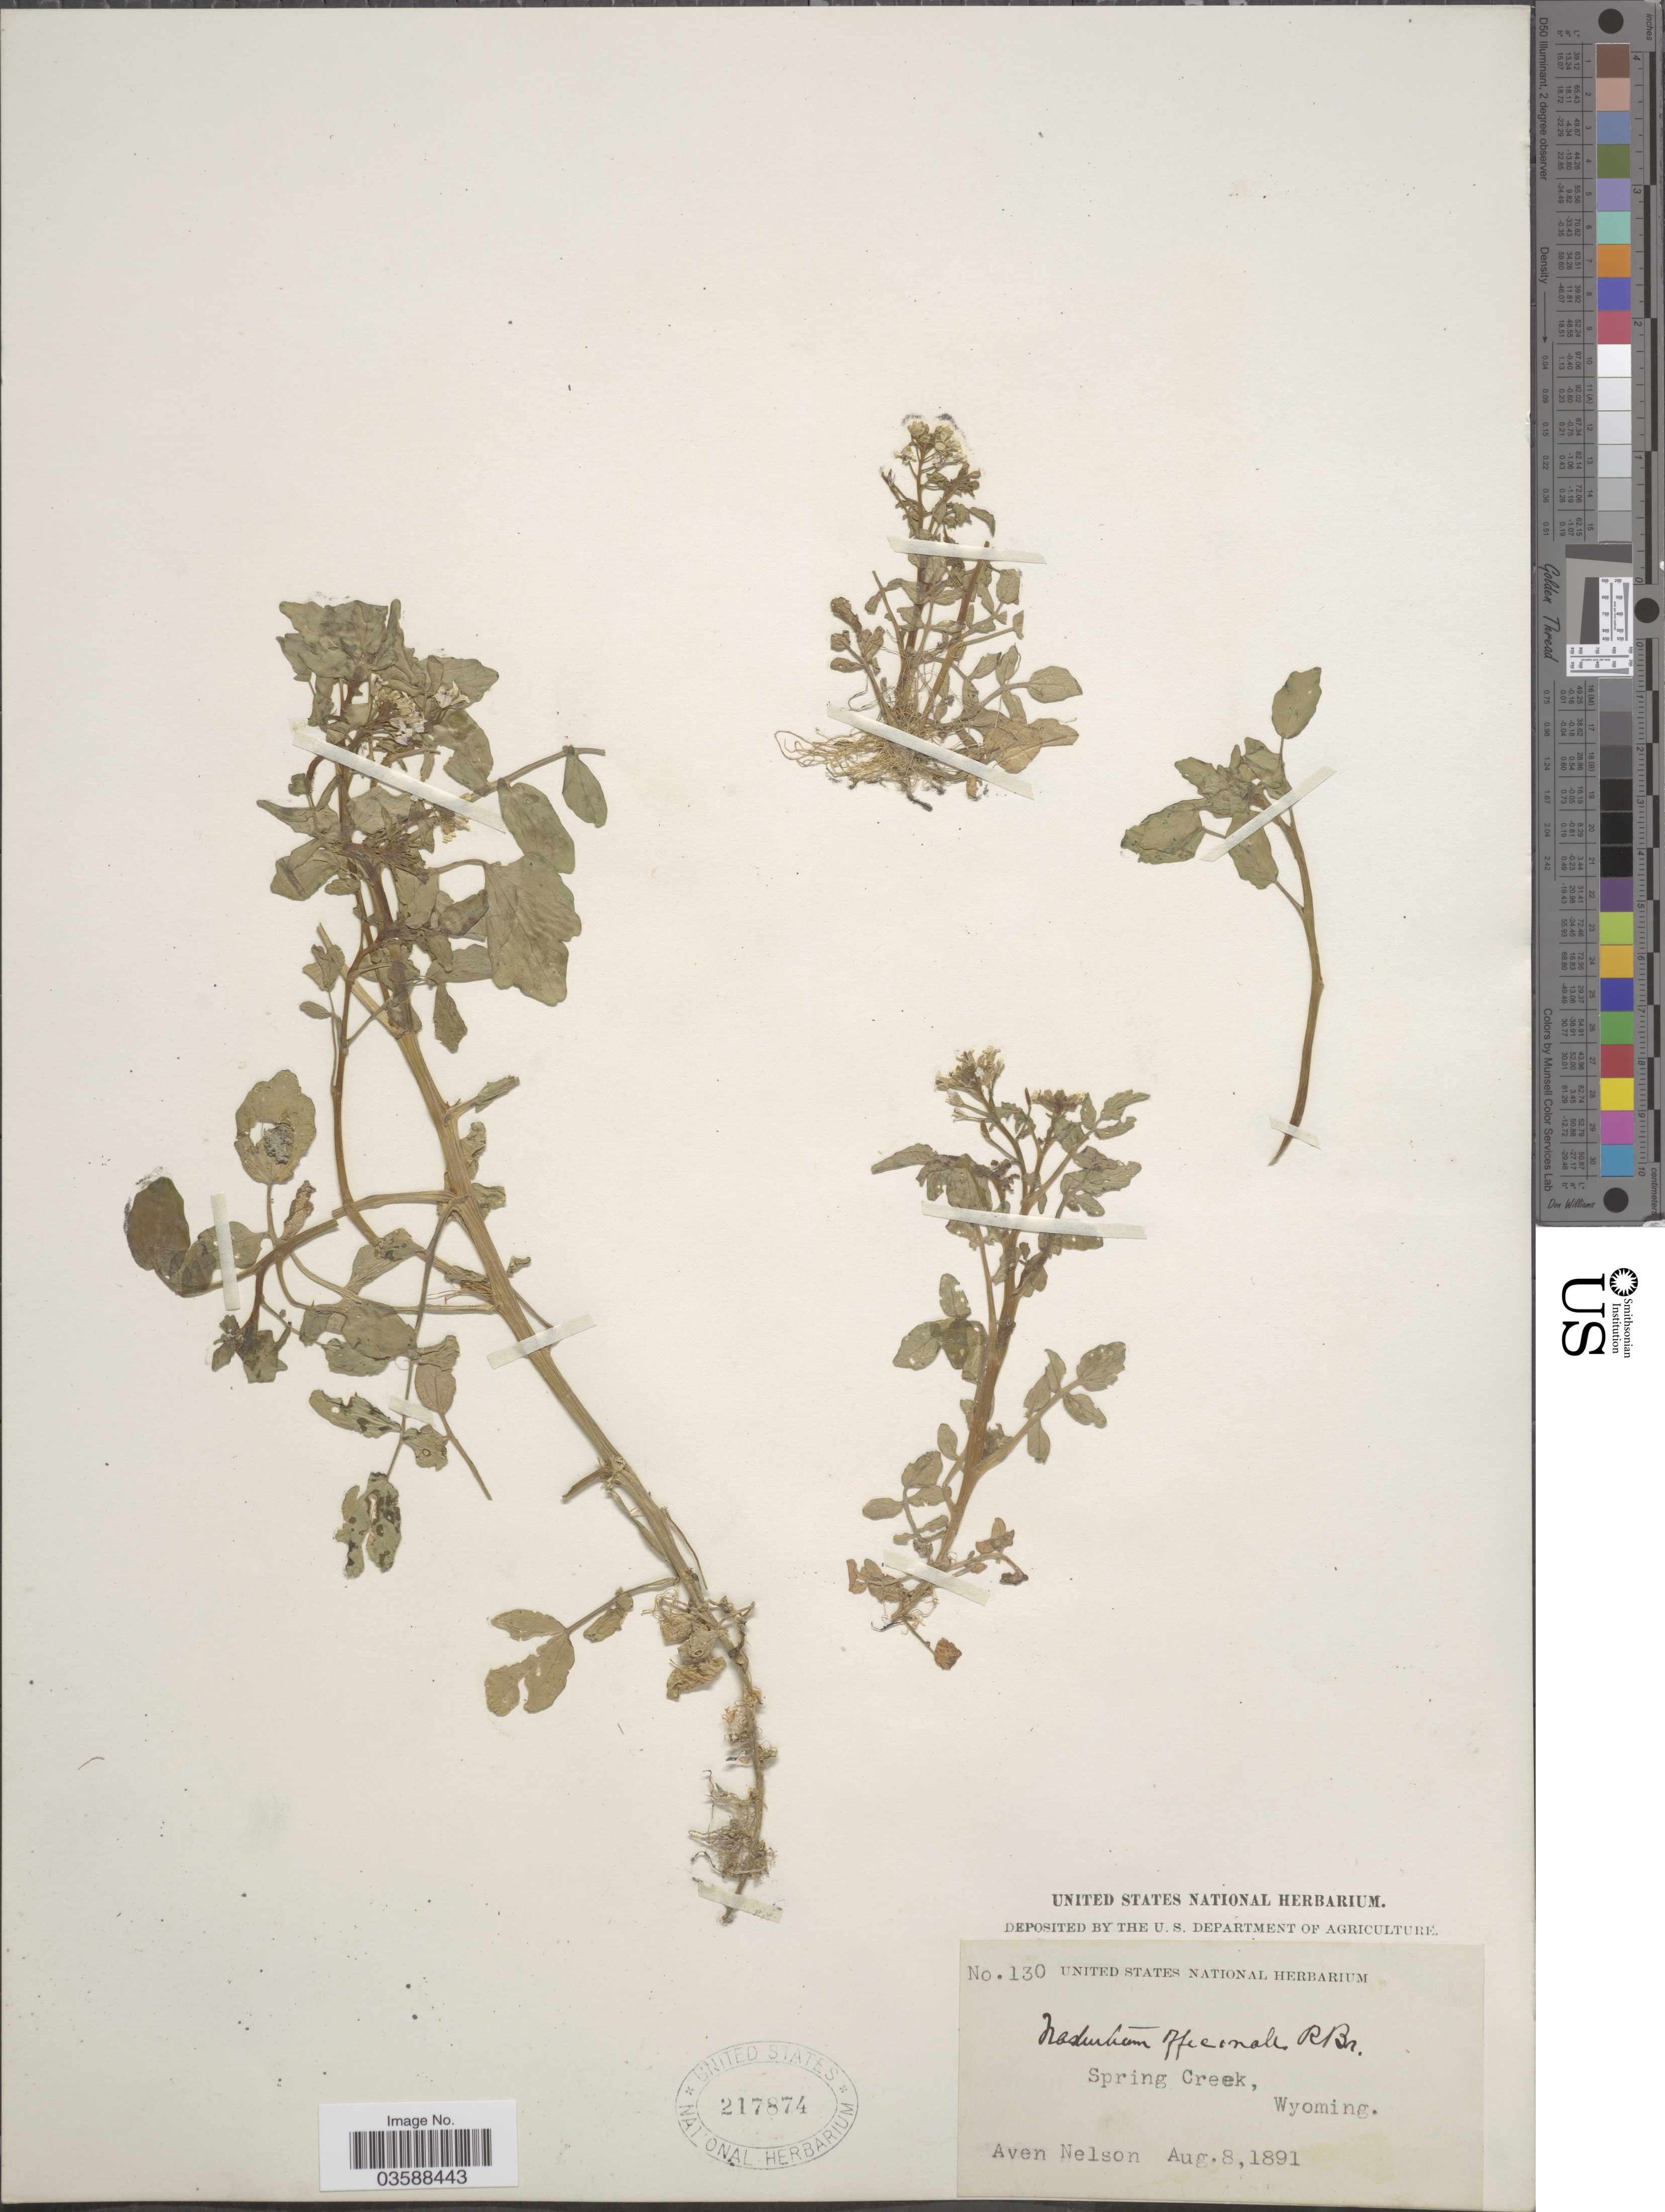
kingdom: Plantae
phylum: Tracheophyta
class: Magnoliopsida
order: Brassicales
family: Brassicaceae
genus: Nasturtium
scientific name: Nasturtium officinale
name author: R. Br.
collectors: A. Nelson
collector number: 130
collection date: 1891-08-08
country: United States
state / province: Wyoming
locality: Spring Creek.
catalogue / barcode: US 217874